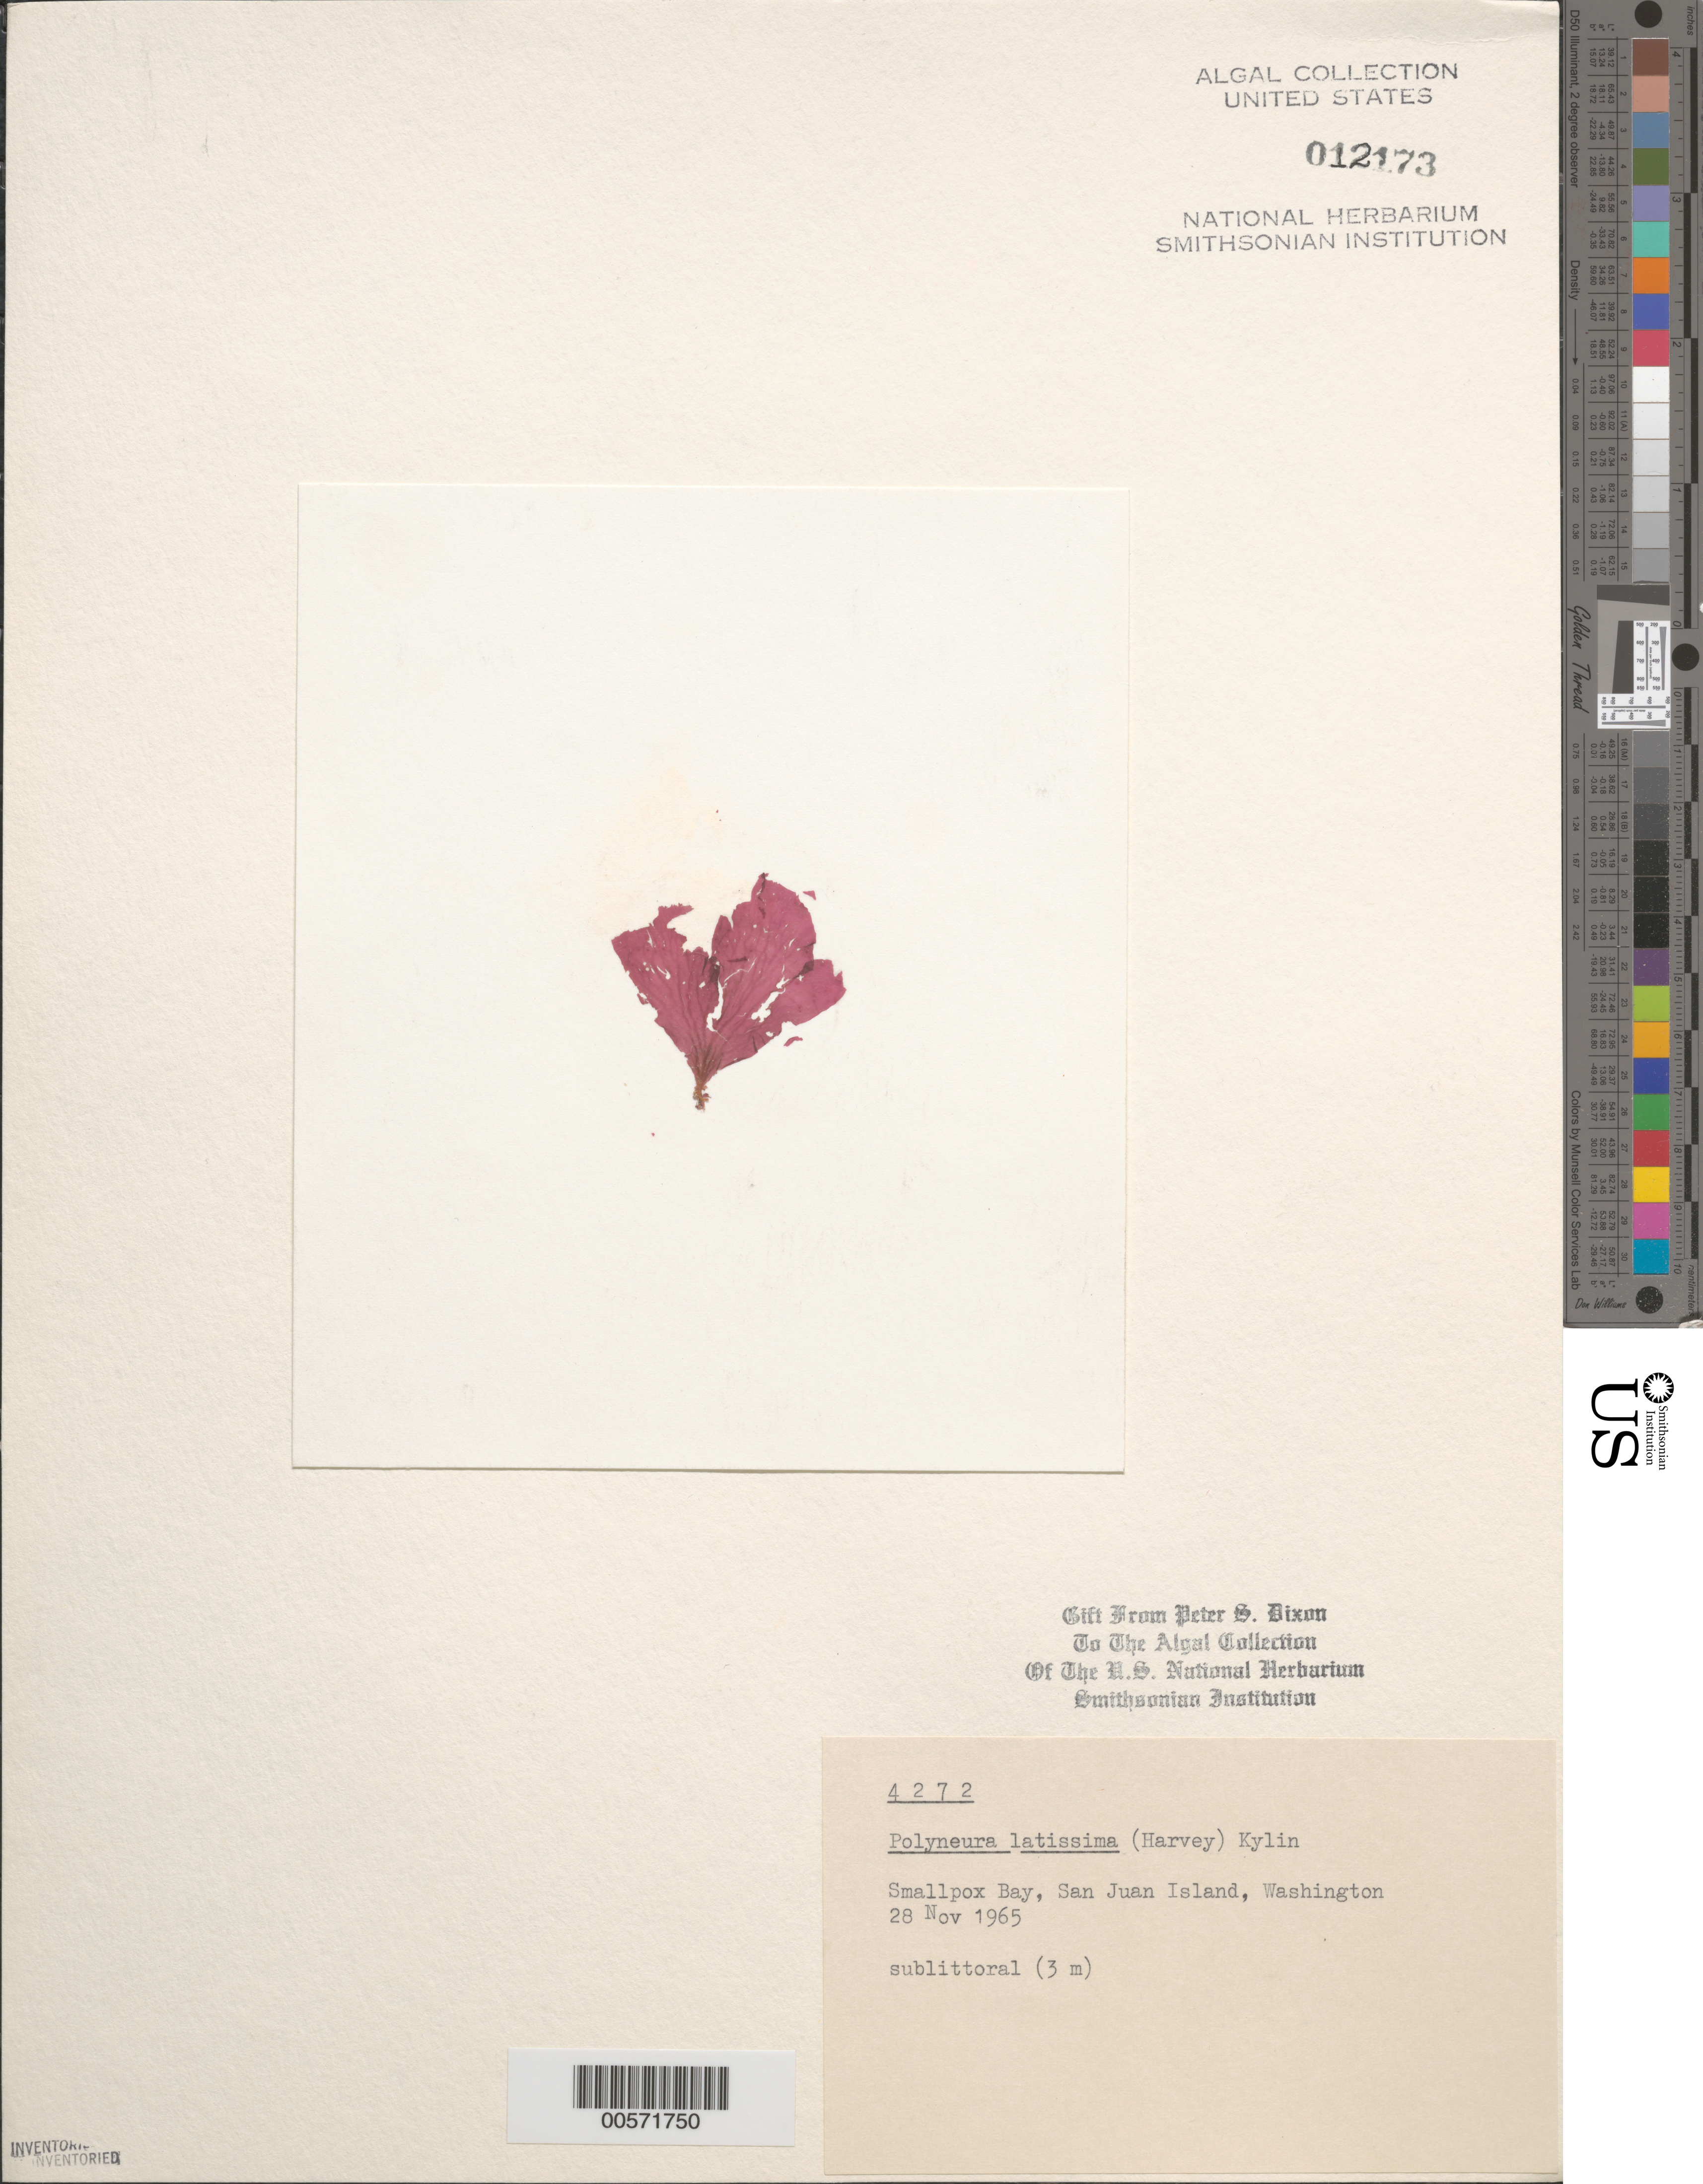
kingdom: Plantae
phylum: Rhodophyta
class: Florideophyceae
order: Ceramiales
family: Delesseriaceae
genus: Polyneura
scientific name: Polyneura latissima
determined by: Dixon, P. S.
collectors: P. S. Dixon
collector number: PSD 4272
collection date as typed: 28 Nov 1965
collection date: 1965-11-28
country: United States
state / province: Washington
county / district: San Juan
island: San Juan Island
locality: Smallpox Bay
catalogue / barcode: US 12173